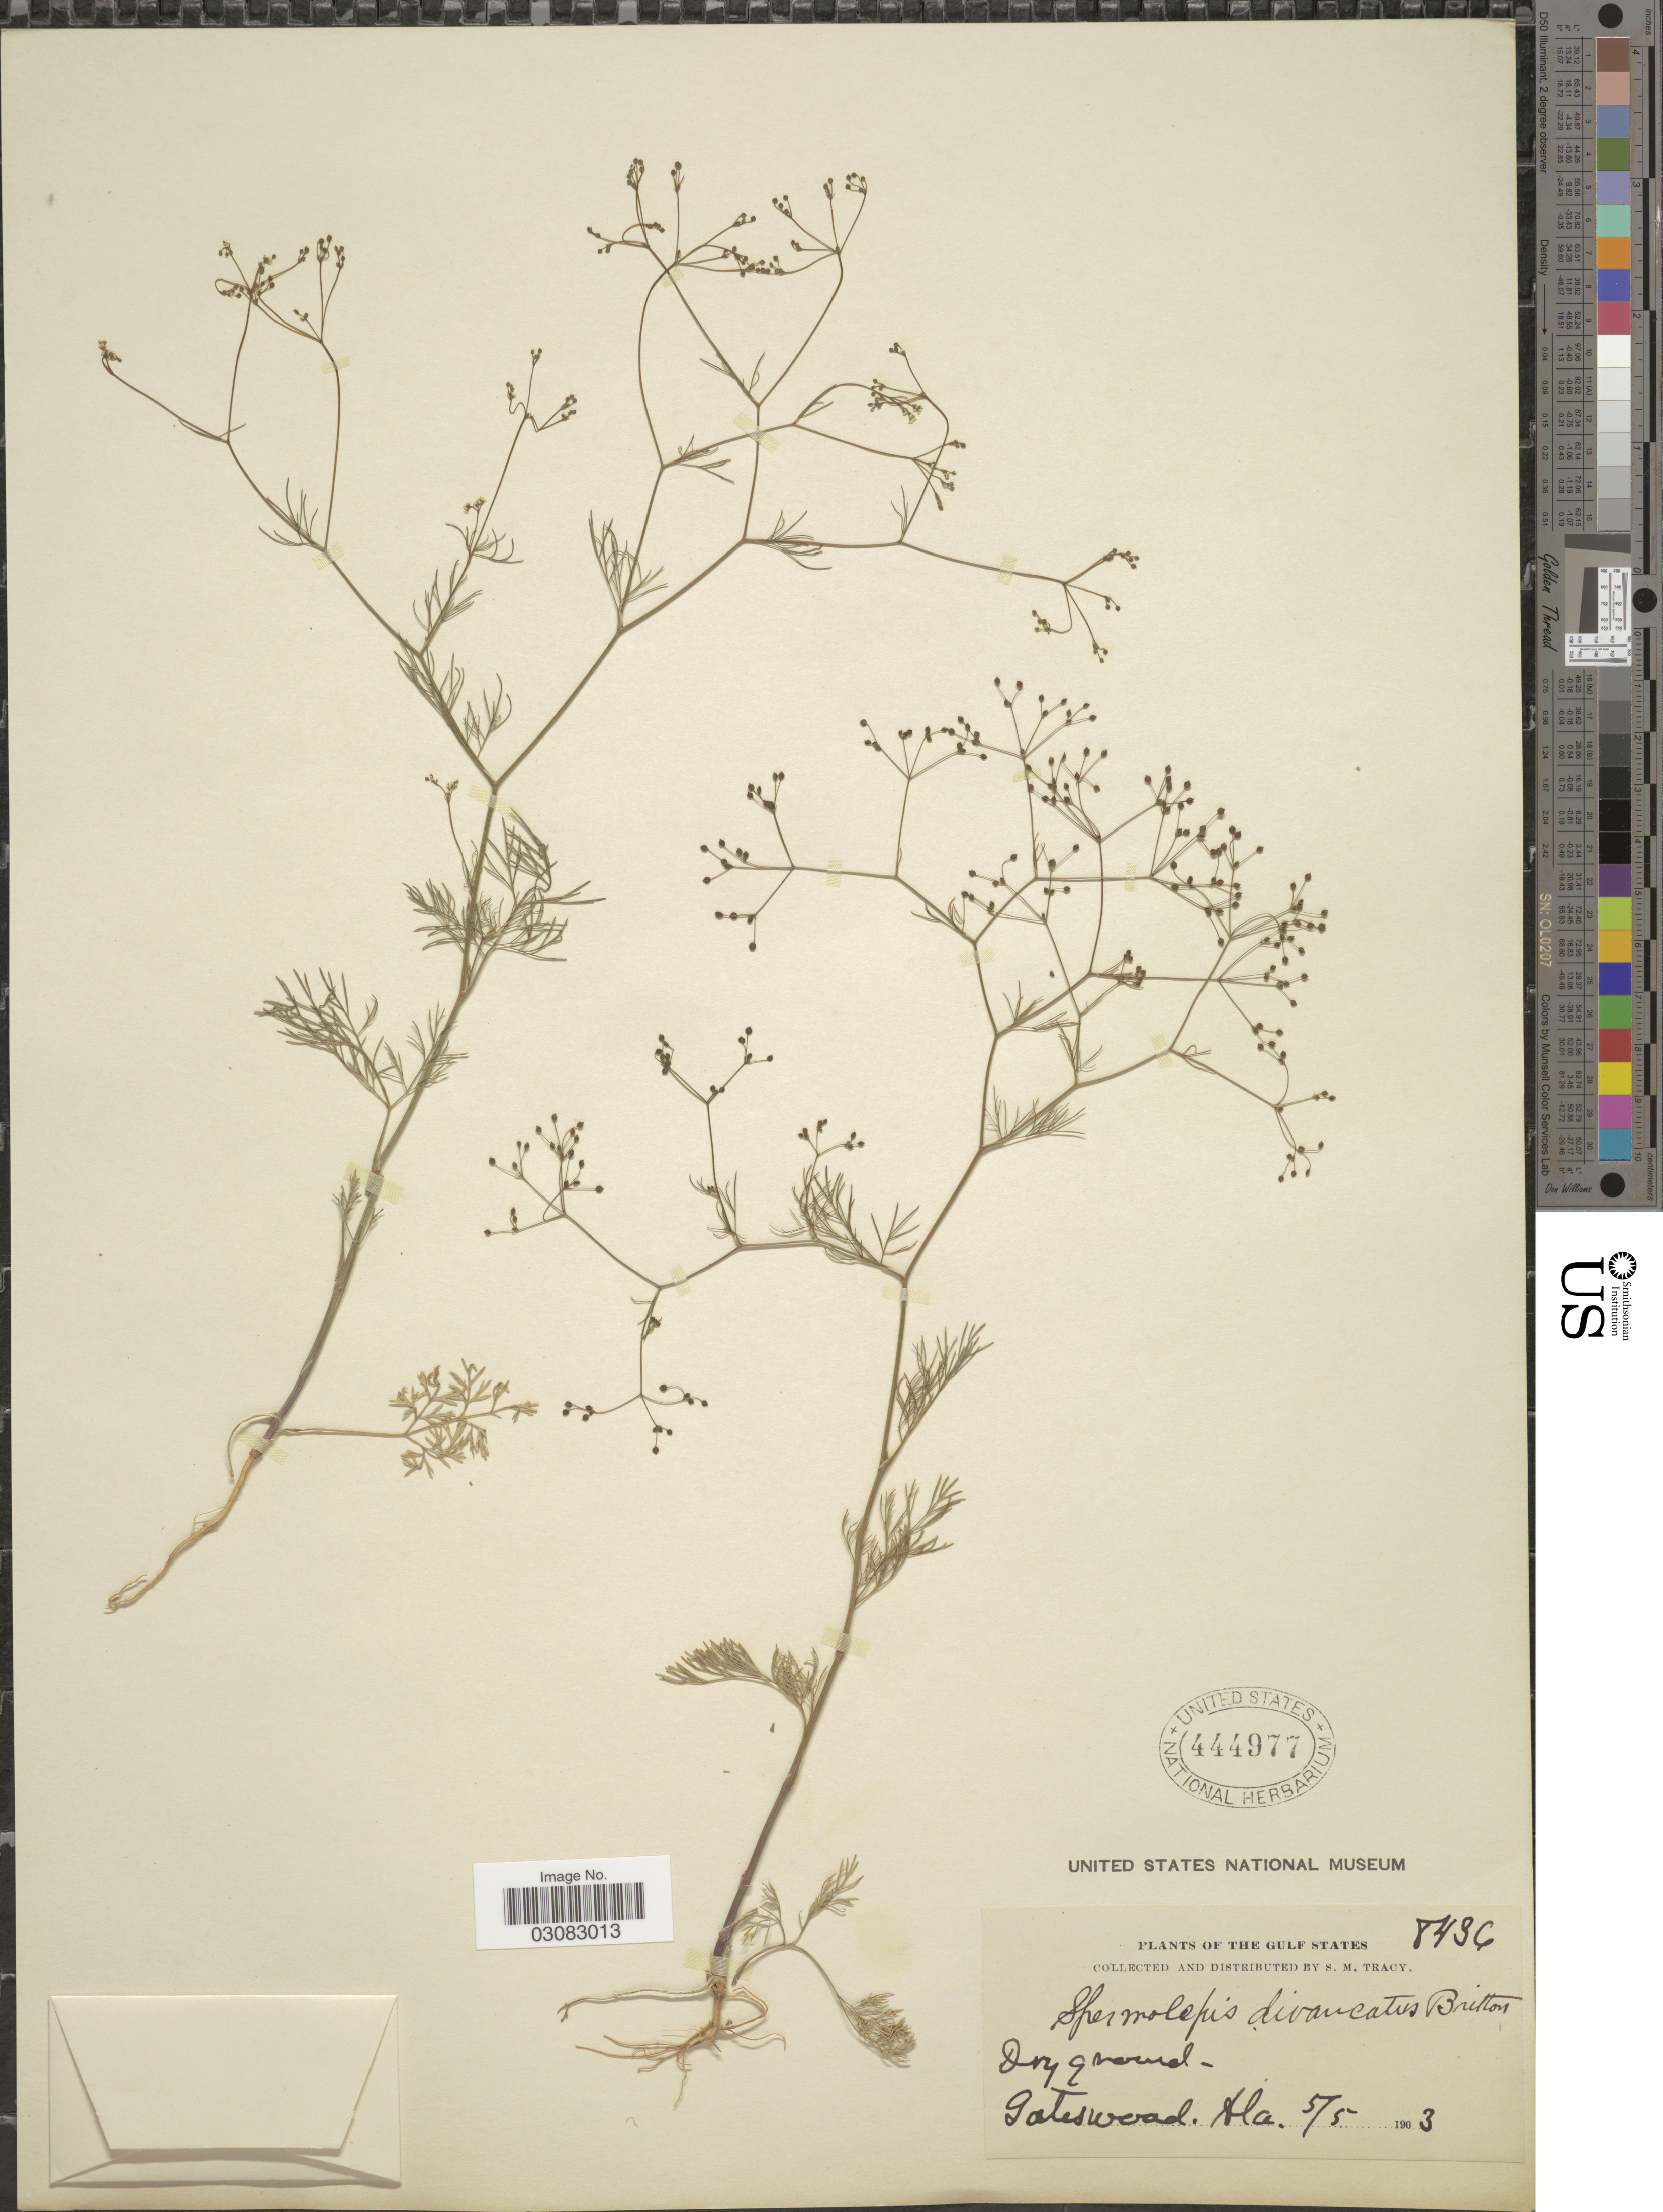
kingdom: Plantae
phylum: Tracheophyta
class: Magnoliopsida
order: Apiales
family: Apiaceae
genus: Spermolepis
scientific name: Spermolepis divaricata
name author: (Walter) Raf.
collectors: S. M. Tracy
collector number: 8436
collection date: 1903-05-05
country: United States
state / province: Alabama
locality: The Gulf States, Gateswood.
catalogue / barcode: US 444977